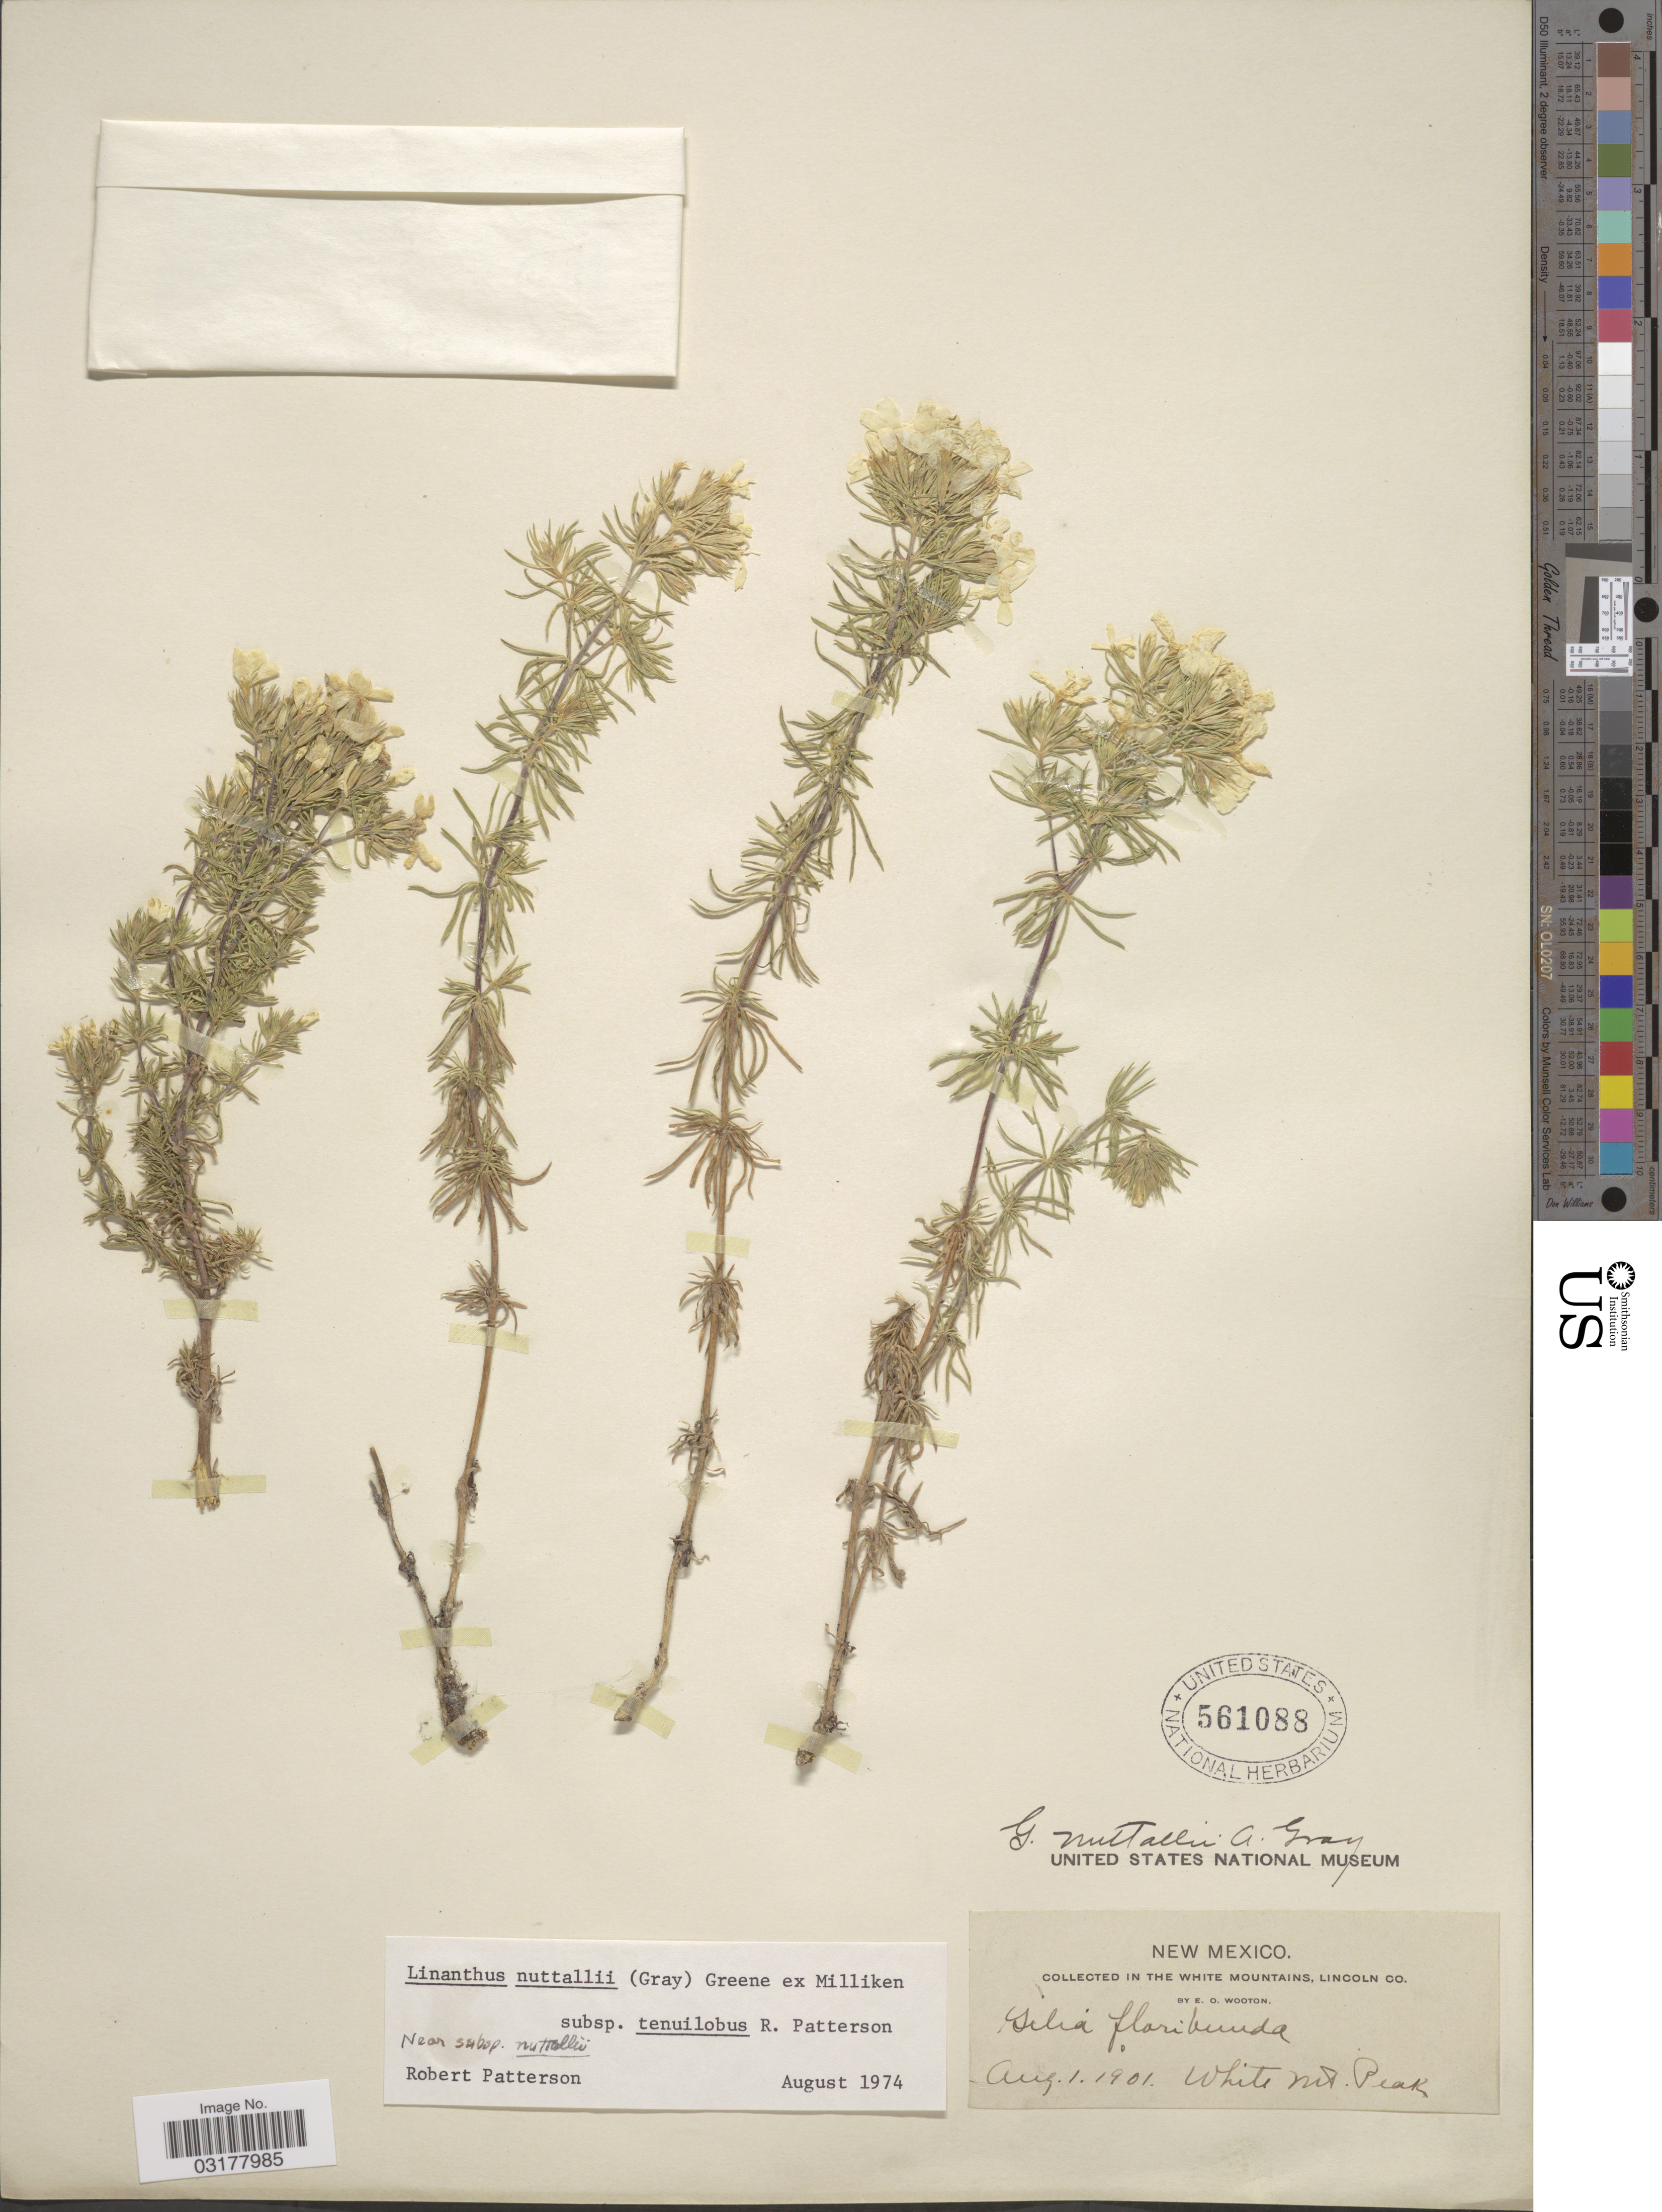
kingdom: Plantae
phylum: Tracheophyta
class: Magnoliopsida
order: Ericales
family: Polemoniaceae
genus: Leptosiphon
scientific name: Leptosiphon nuttallii subsp. nuttallii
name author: (A. Gray) J.M. Porter & L.A. Johnson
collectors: E. O. Wooton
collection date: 1901-08-01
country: United States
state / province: New Mexico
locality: In the White Mountains, Lincoln Co. White Mt. Peak.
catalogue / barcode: US 561088